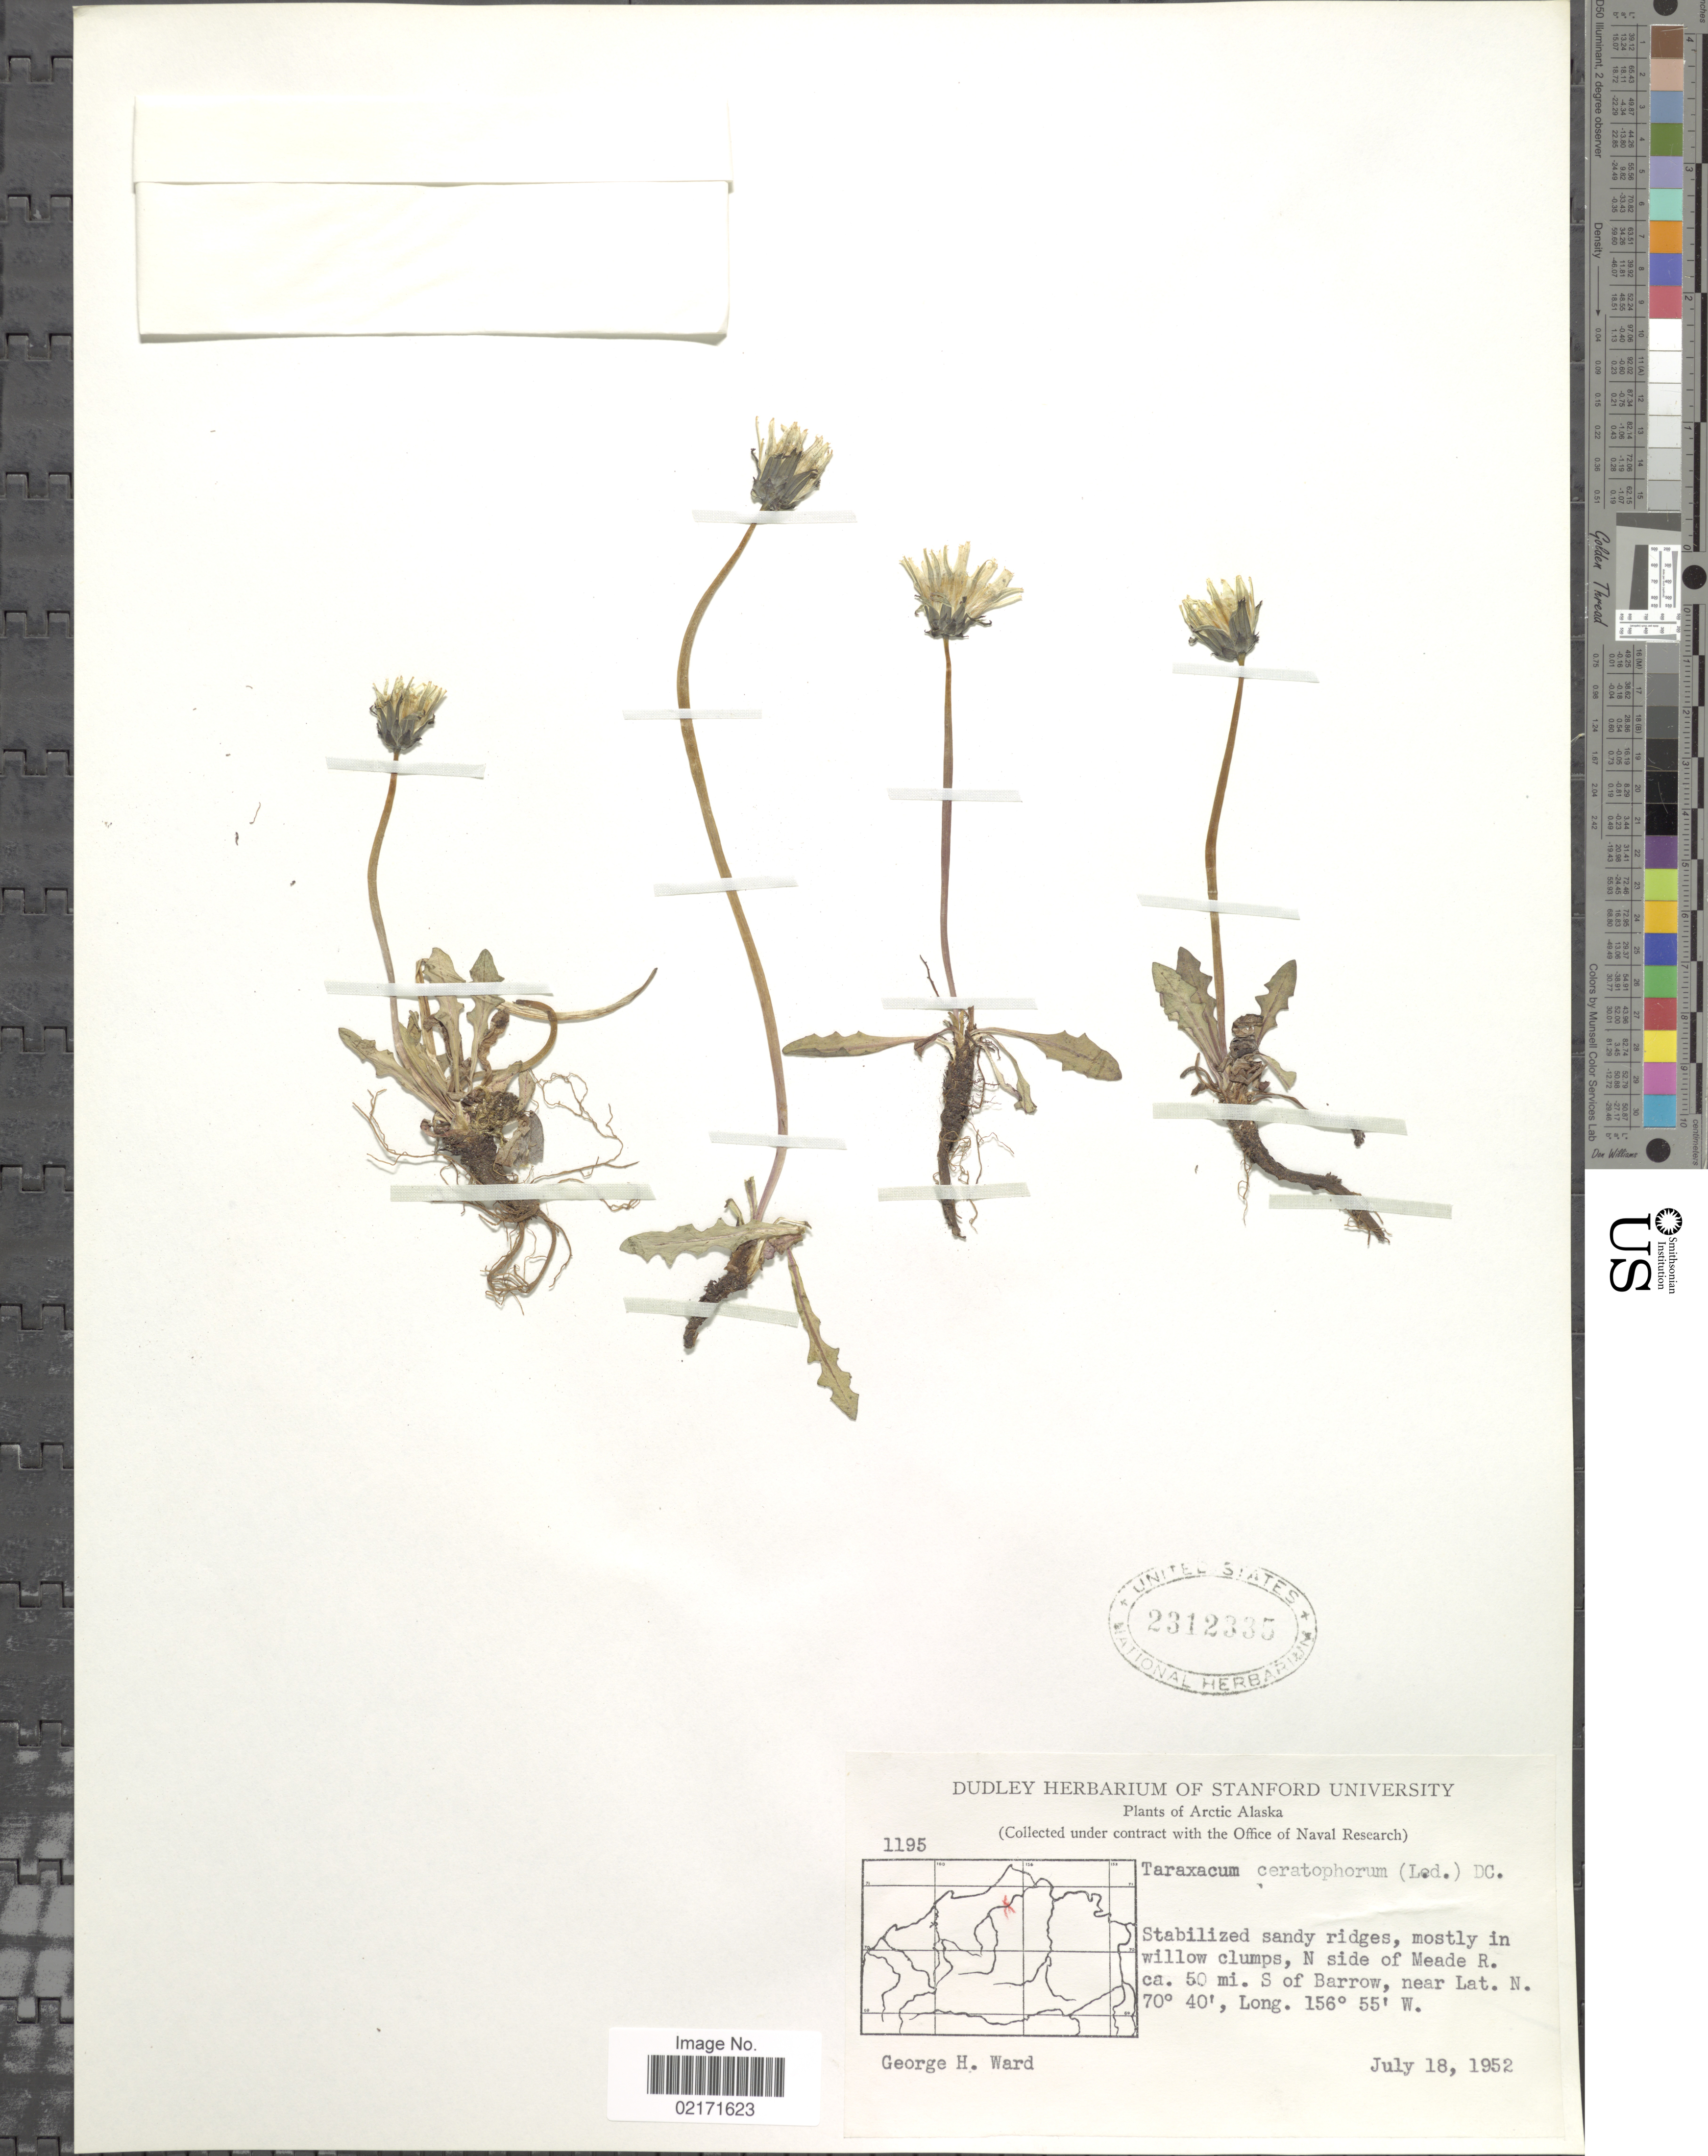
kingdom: Plantae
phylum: Tracheophyta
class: Magnoliopsida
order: Asterales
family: Asteraceae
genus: Taraxacum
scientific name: Taraxacum ceratophorum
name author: (Ledeb.) DC.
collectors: G. H. Ward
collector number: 1195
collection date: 1952-07-18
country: United States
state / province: Alaska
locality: Arctic Alaska. N side of Meade R. ca. 50 mi. S of Barrow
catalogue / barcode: US 2312335